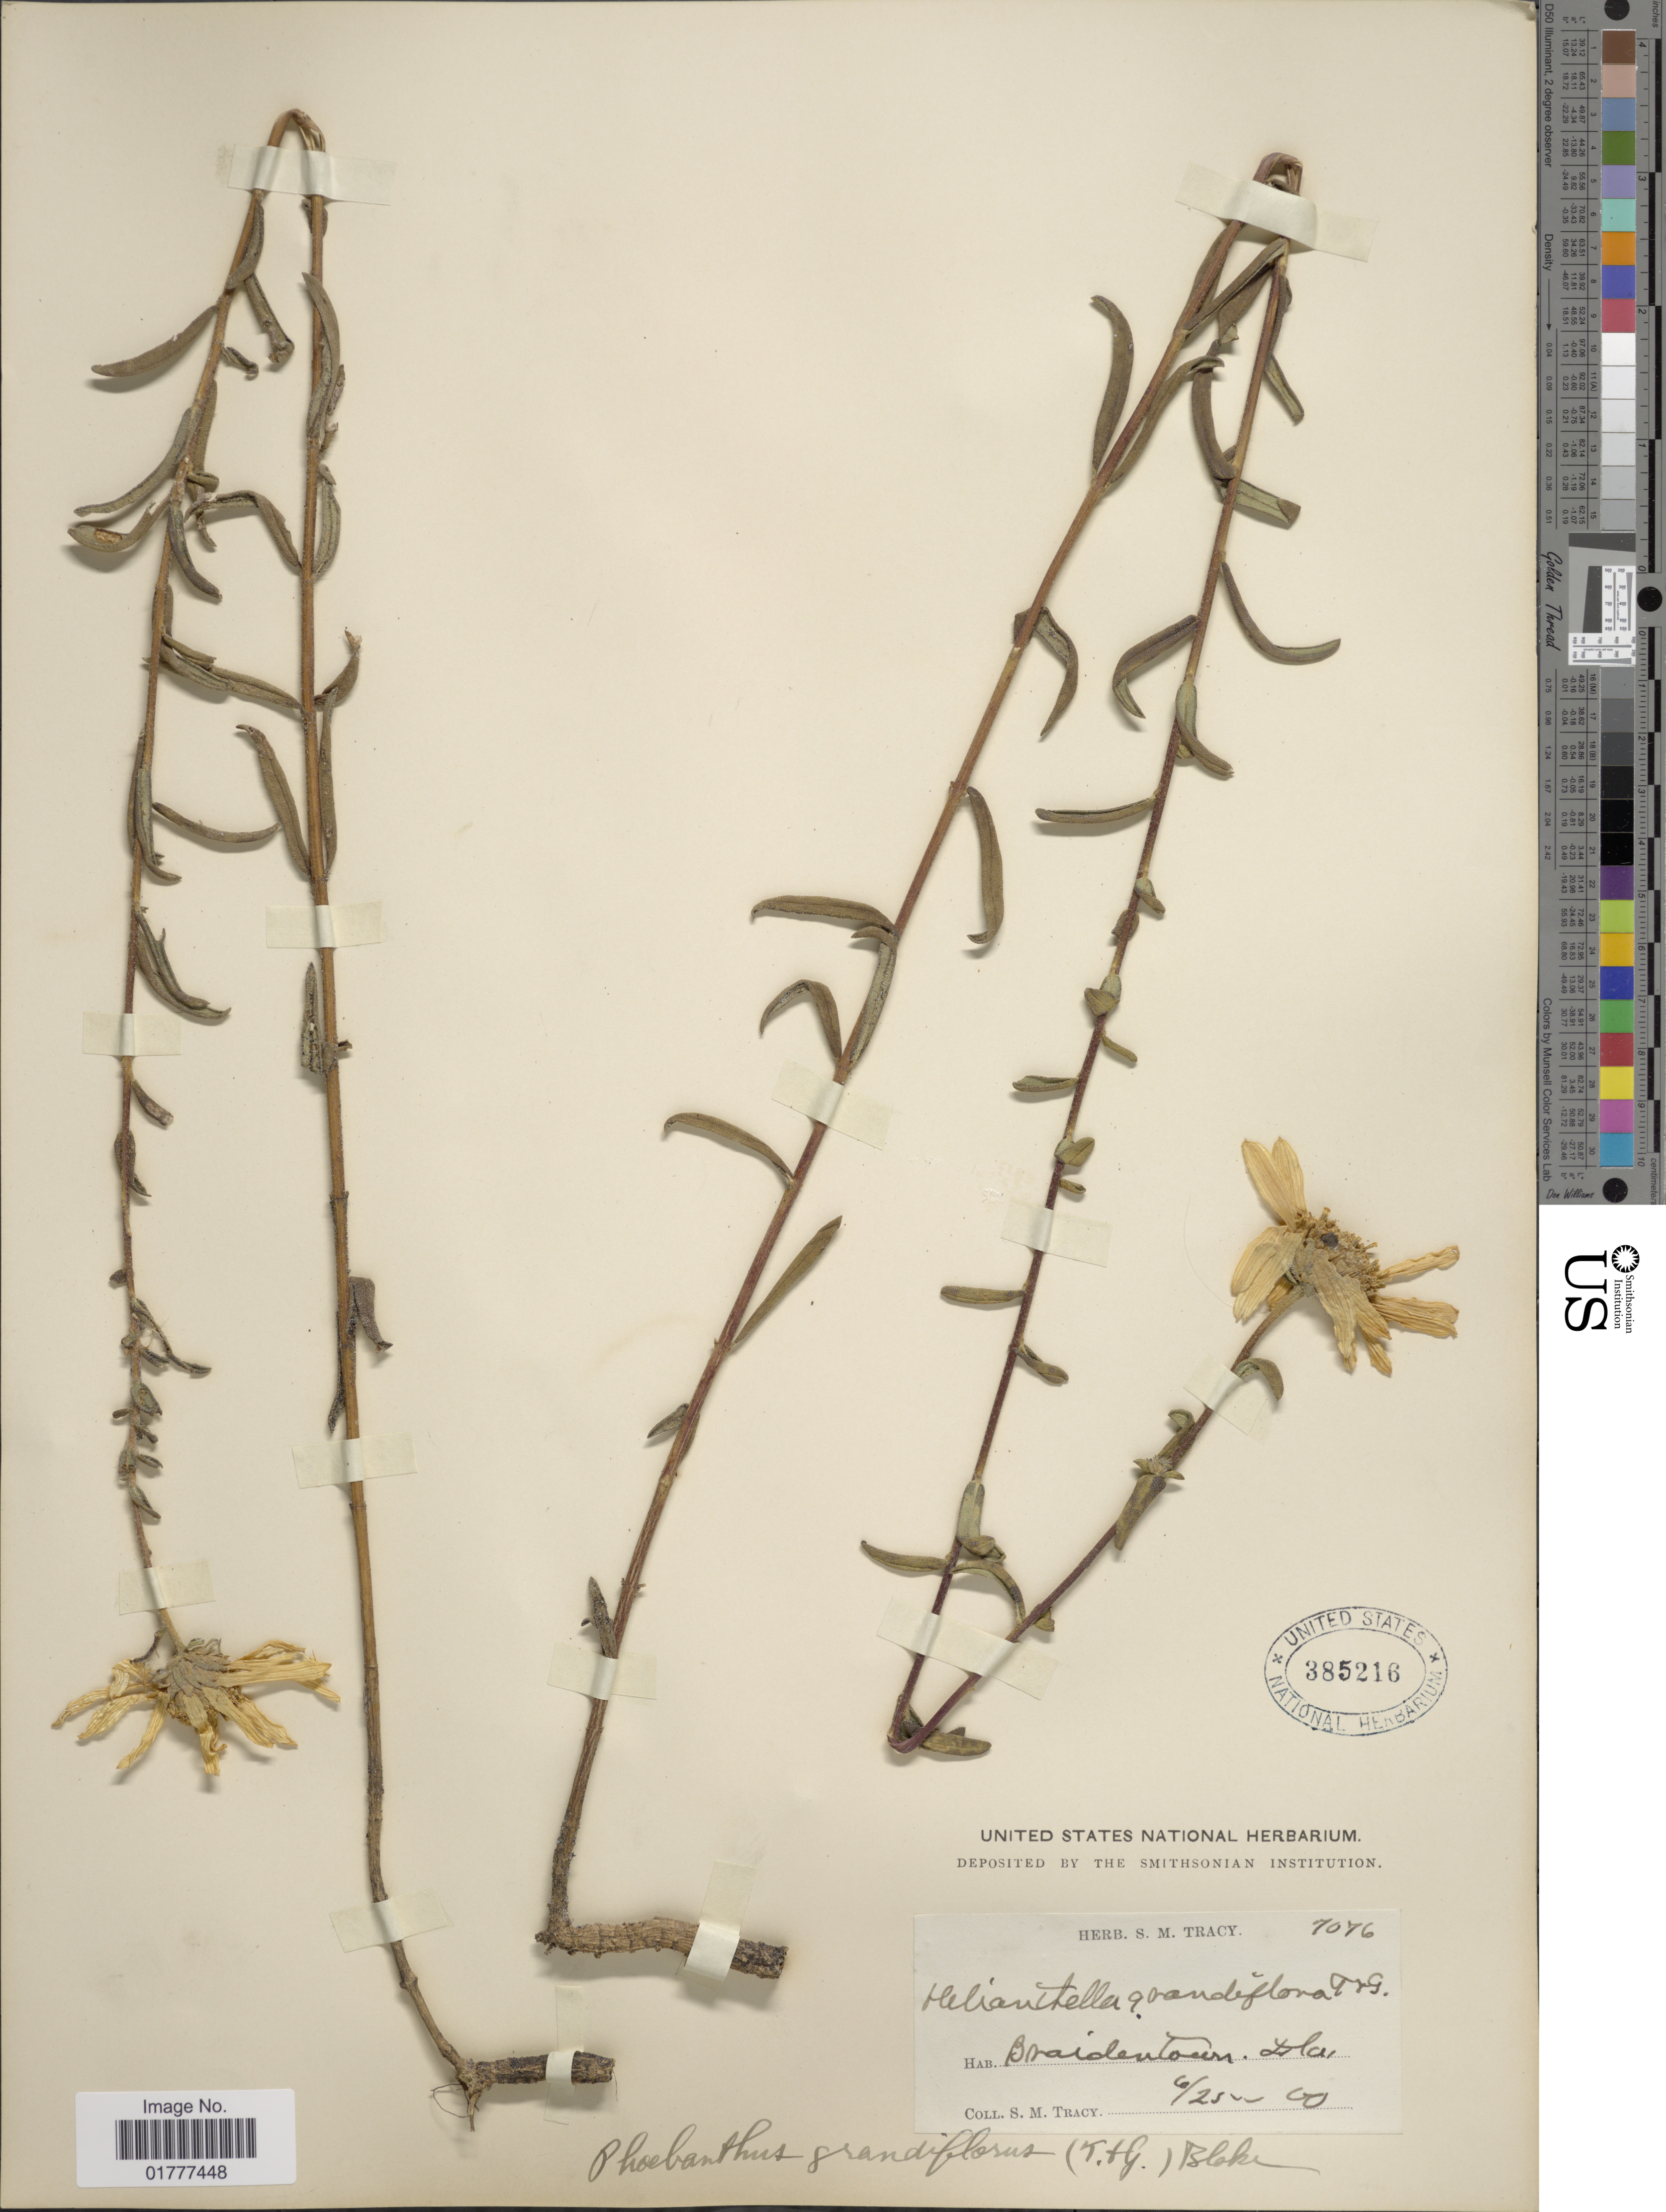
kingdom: Plantae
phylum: Tracheophyta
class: Magnoliopsida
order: Asterales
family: Asteraceae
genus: Phoebanthus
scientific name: Phoebanthus grandiflora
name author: (Torr. & A. Gray) S.F. Blake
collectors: S. M. Tracy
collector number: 7076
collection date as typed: Transcribed d/m/y: 25/6/0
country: United States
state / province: Florida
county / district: Manatee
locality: Braidentown (present day: Bradenton)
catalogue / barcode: US 385216